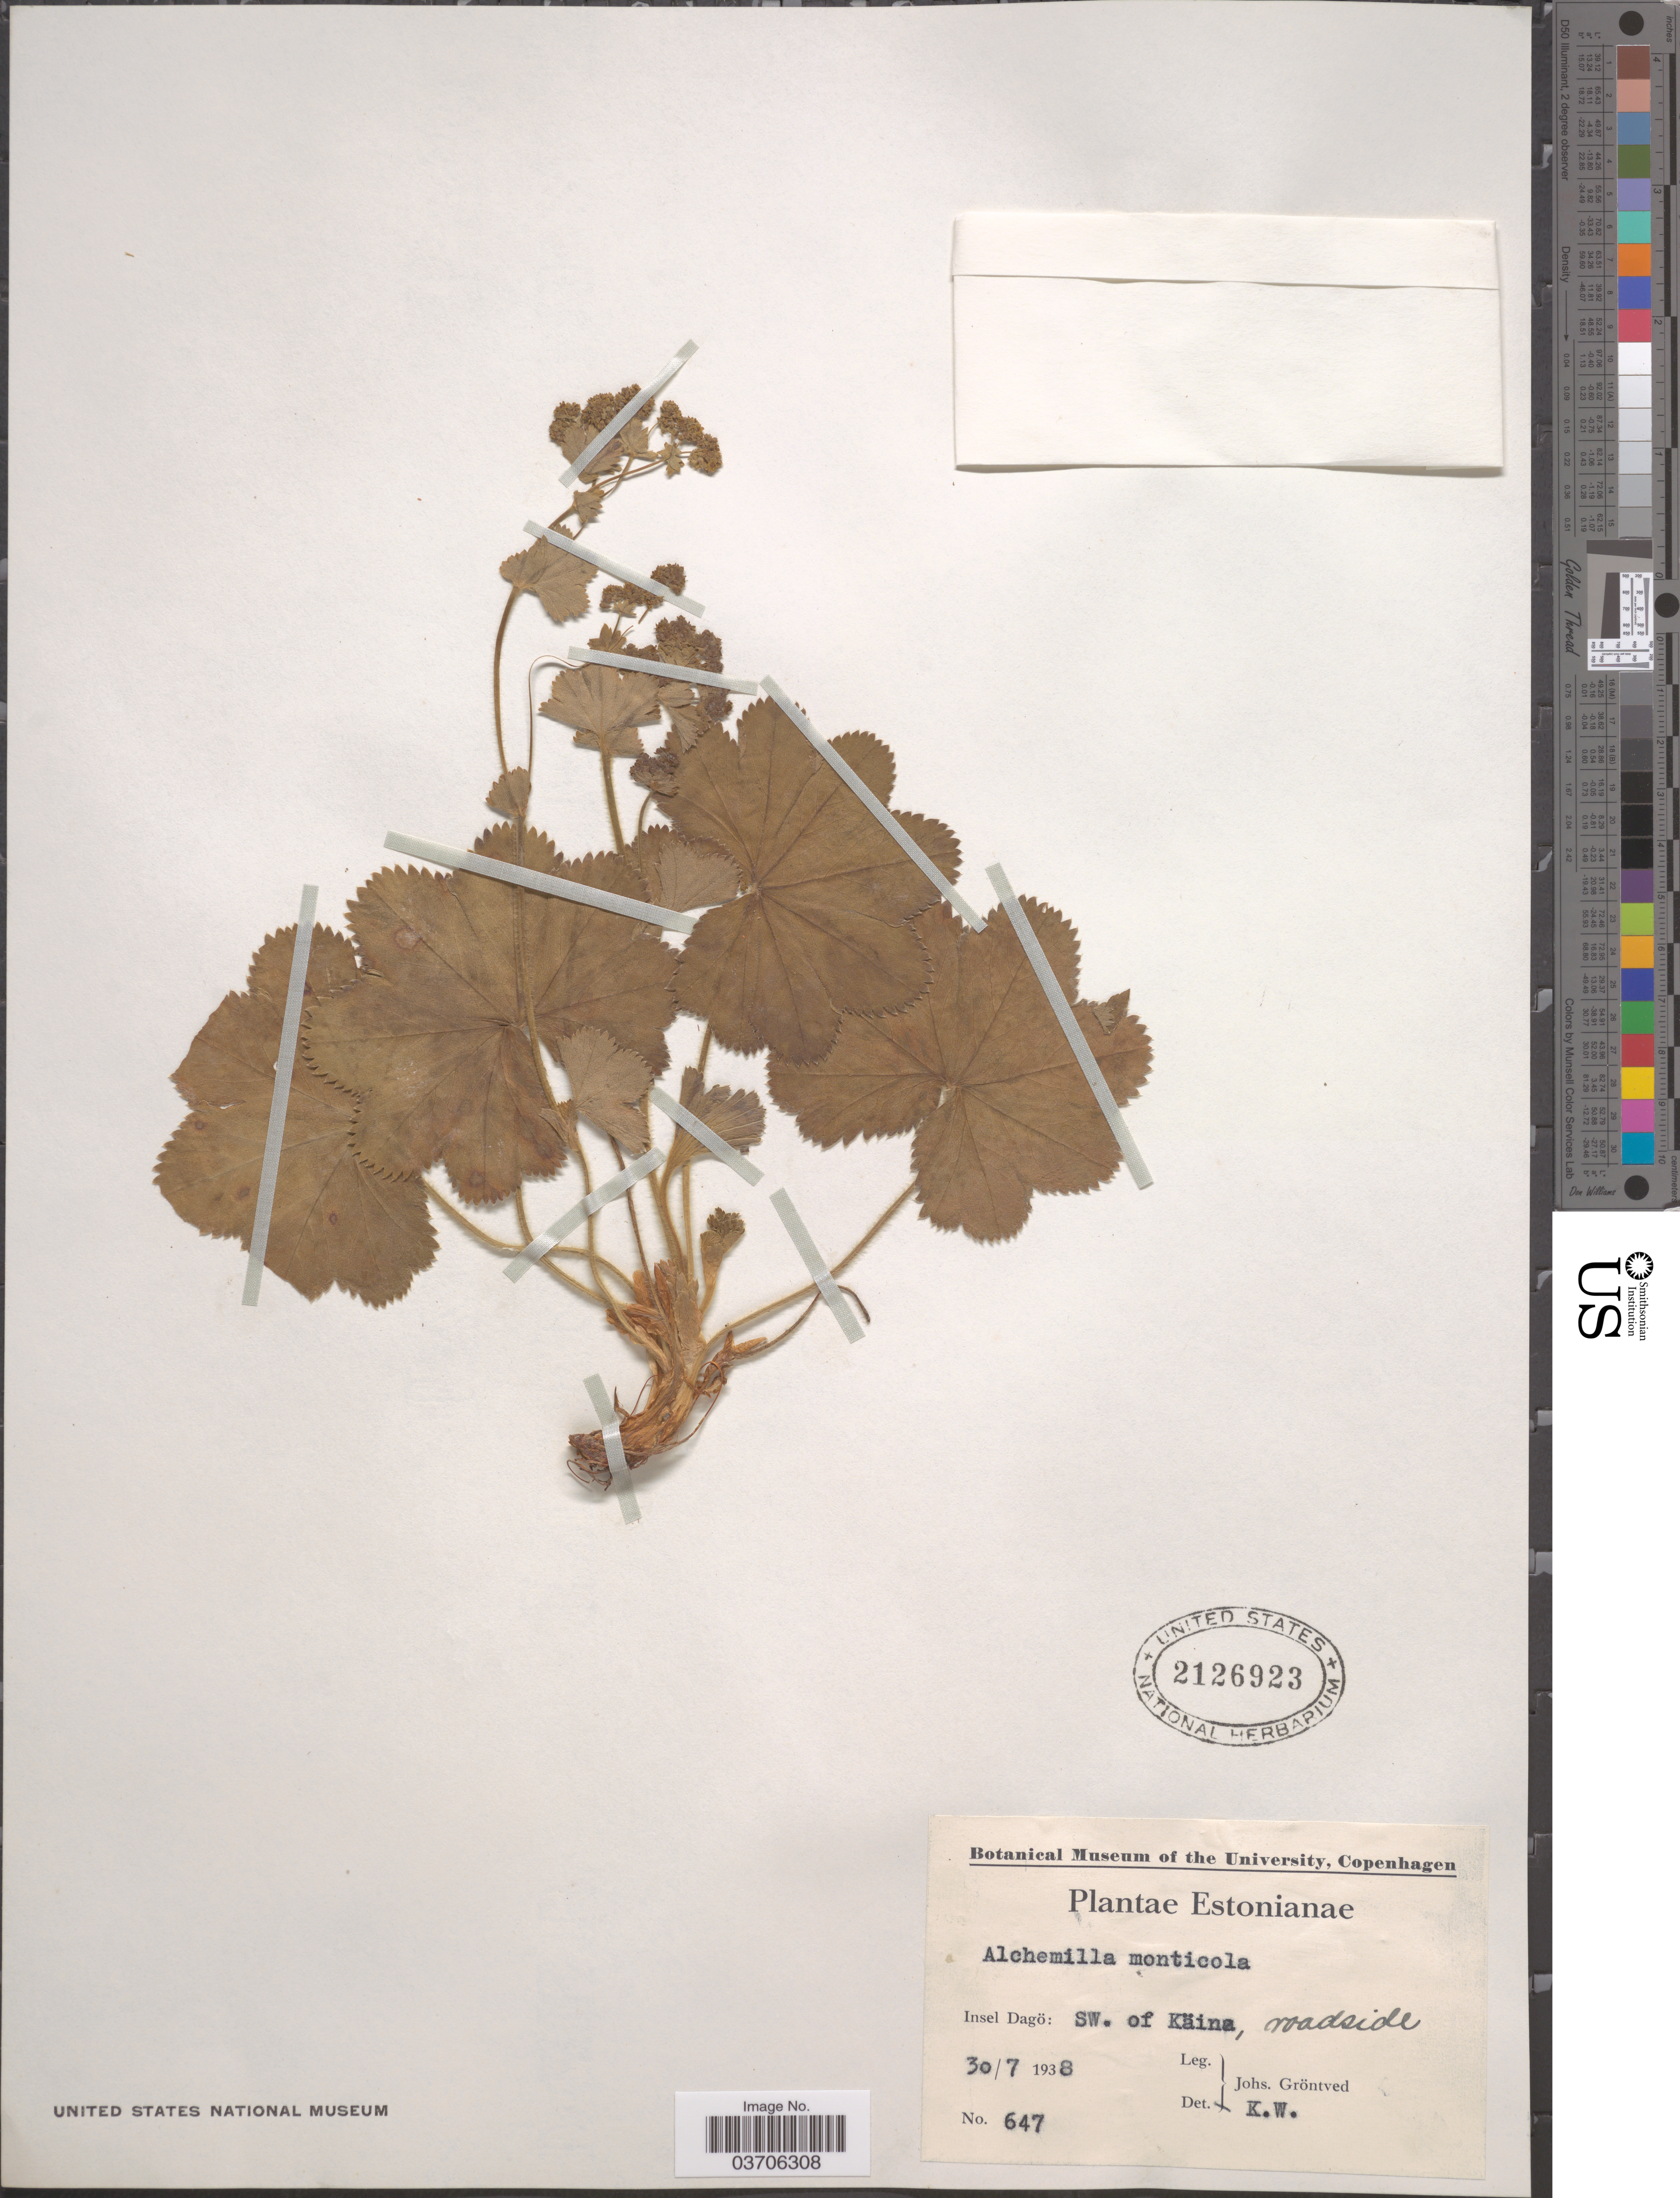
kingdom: Plantae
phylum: Tracheophyta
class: Magnoliopsida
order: Rosales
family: Rosaceae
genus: Alchemilla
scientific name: Alchemilla monticola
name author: Opiz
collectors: J. Gröntved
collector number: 647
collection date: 1938-07-30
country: Estonia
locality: Insel Dagö: SW. of Käina.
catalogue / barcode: US 2126923